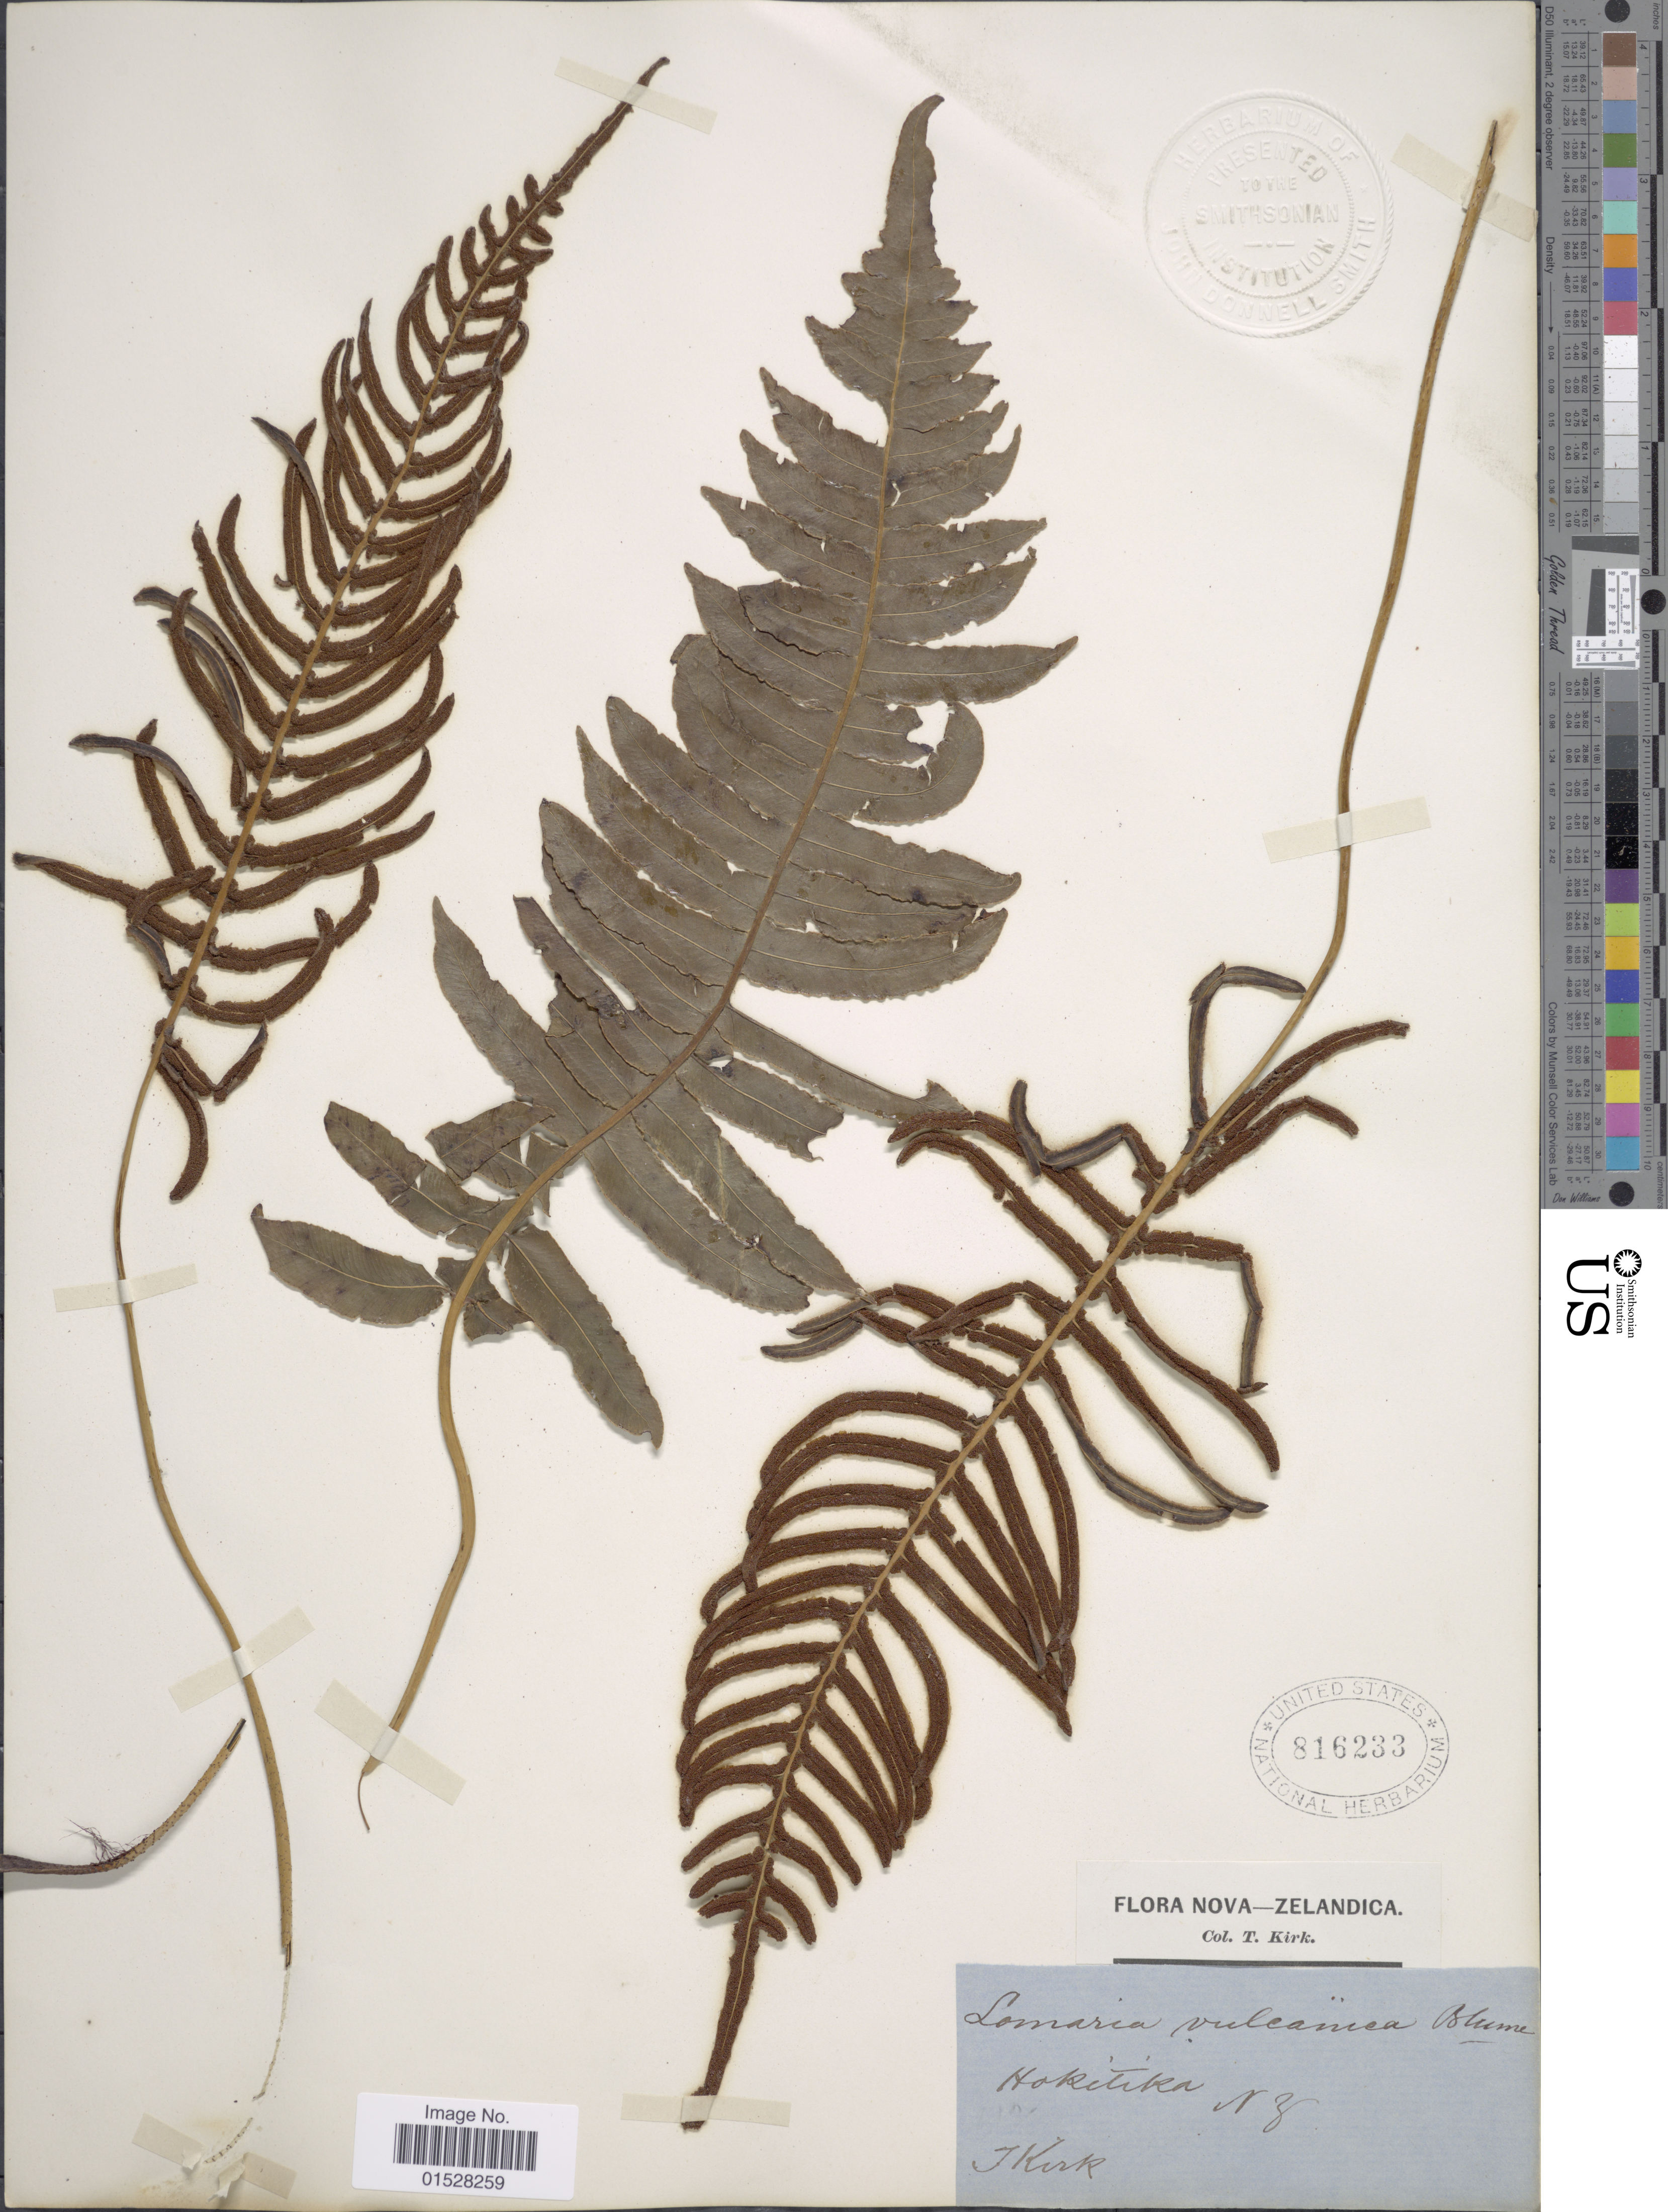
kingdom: Plantae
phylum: Tracheophyta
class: Polypodiopsida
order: Polypodiales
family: Blechnaceae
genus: Blechnum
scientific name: Blechnum vulcanicum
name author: (Blume) Kuhn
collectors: T. Kirk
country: New Zealand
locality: Hokitika.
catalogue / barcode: US 816233